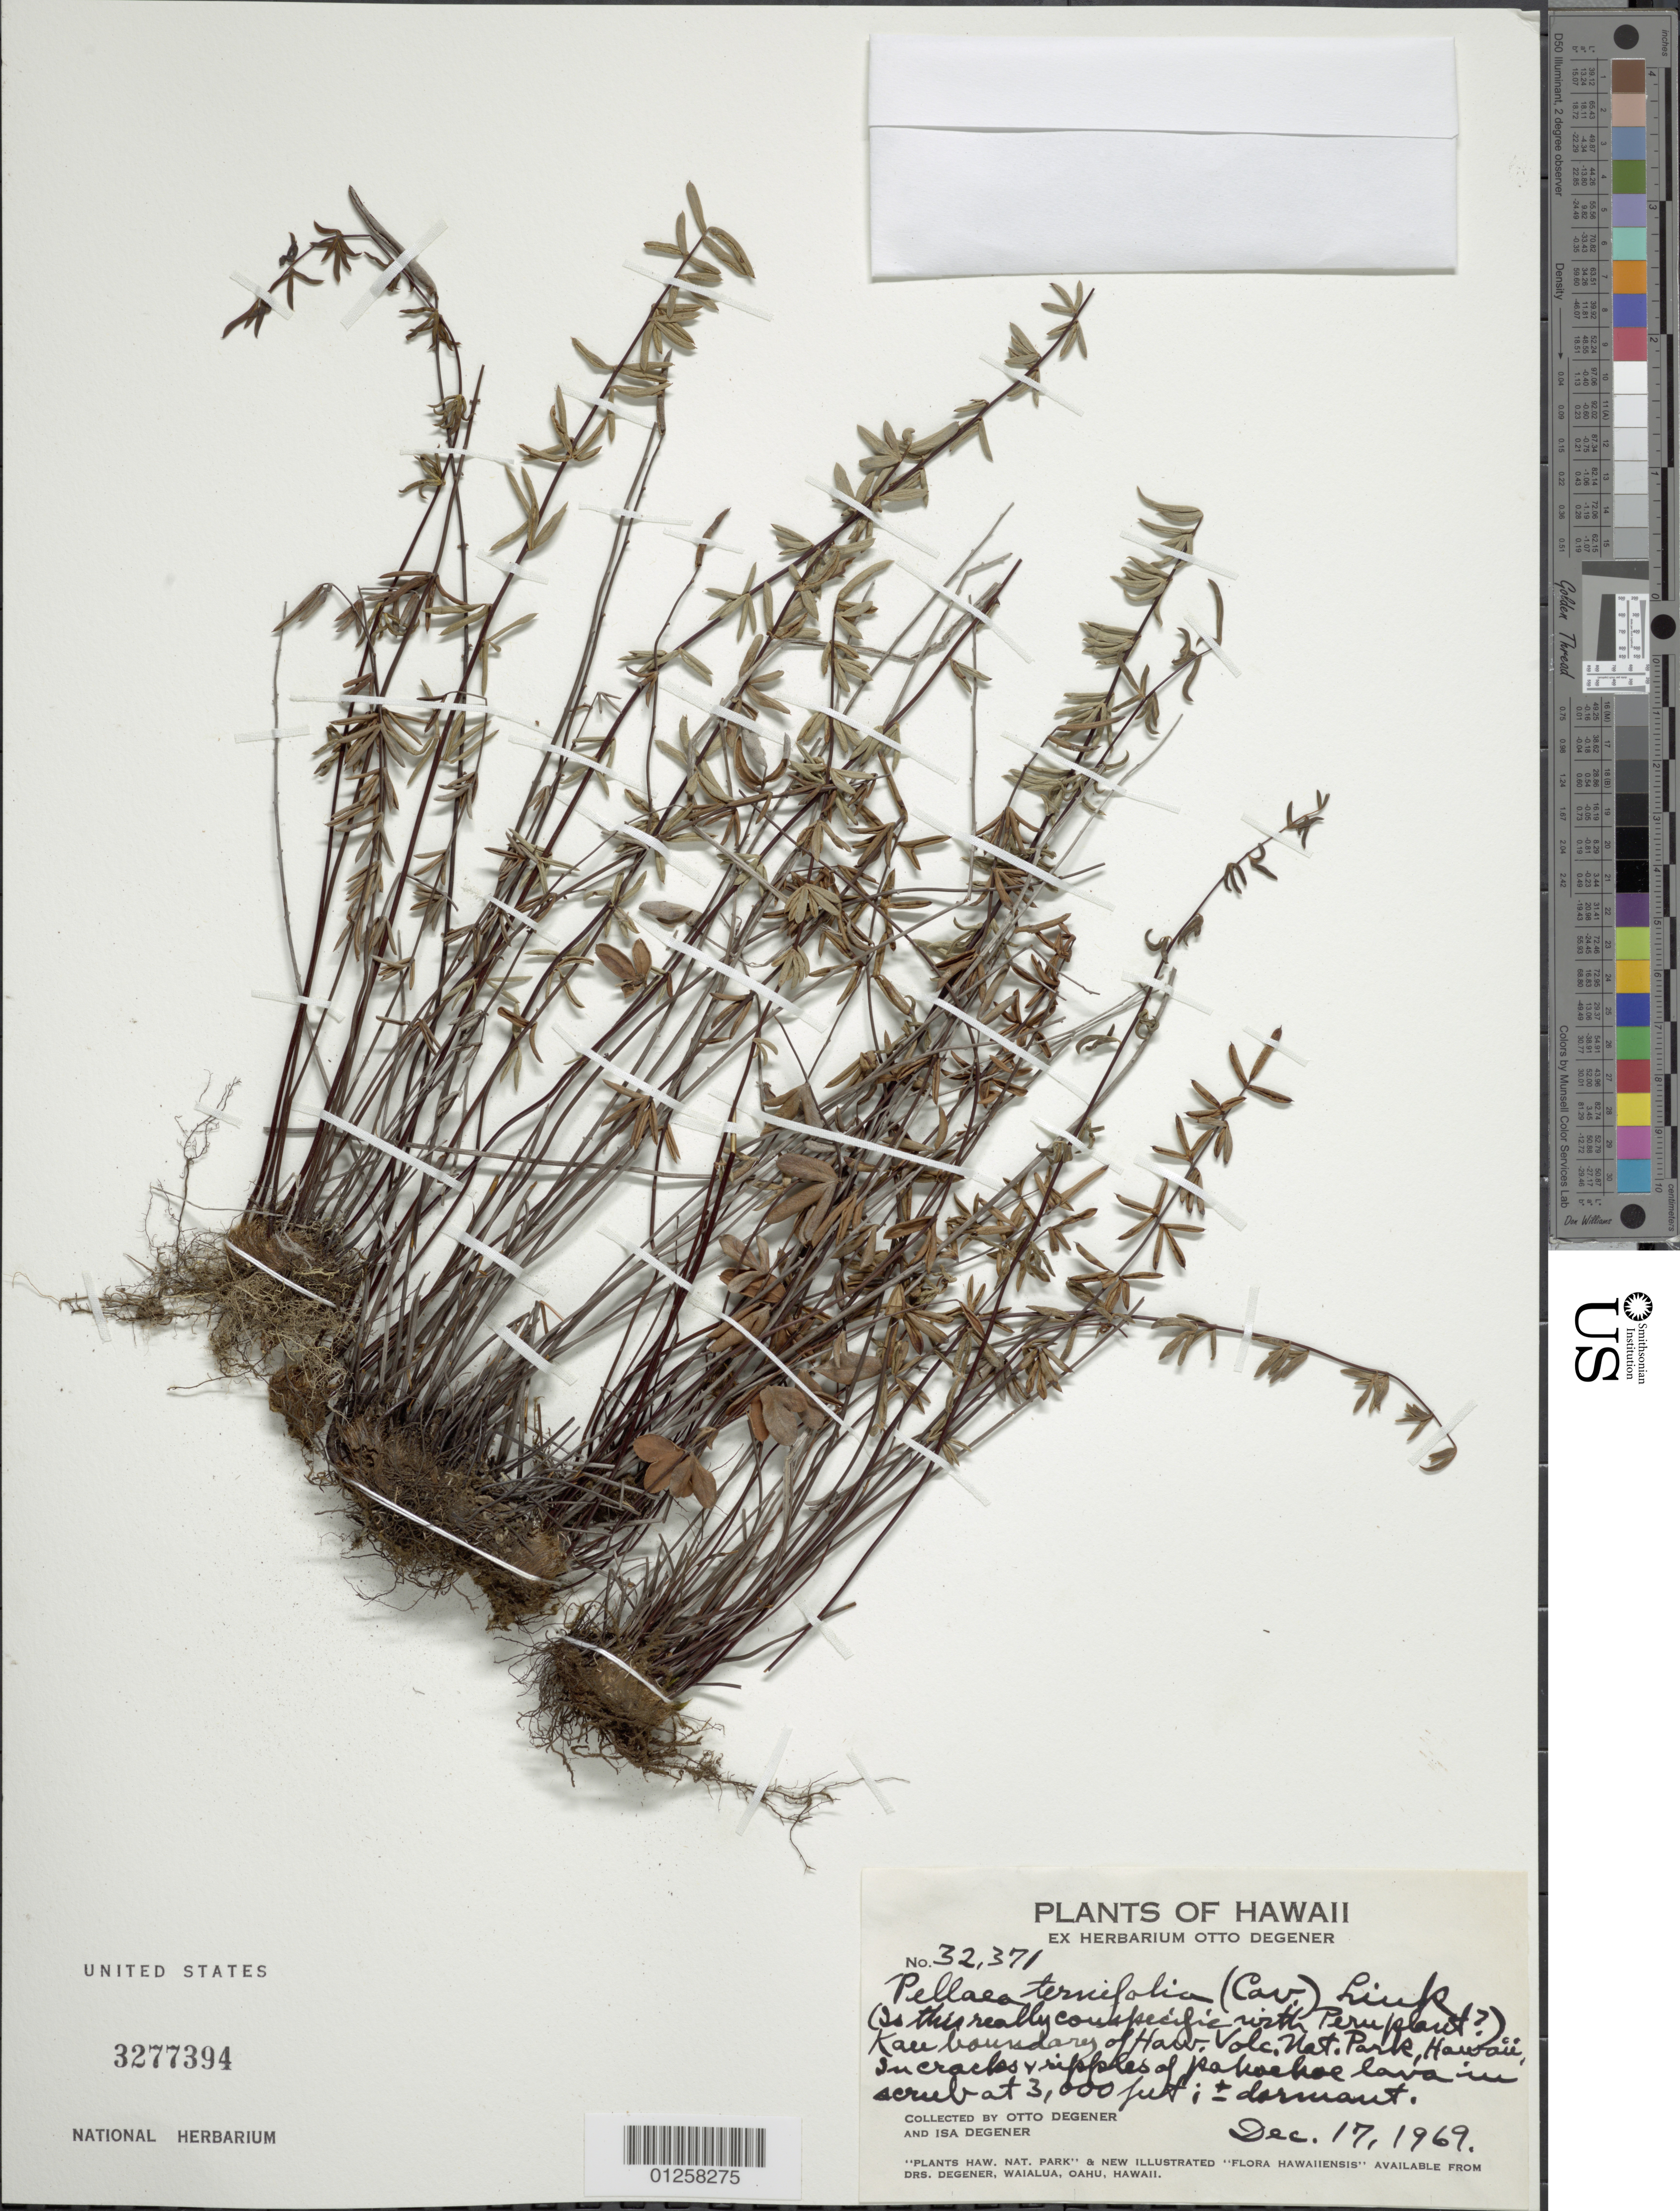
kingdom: Plantae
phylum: Tracheophyta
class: Polypodiopsida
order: Polypodiales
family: Pteridaceae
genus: Pellaea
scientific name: Pellaea ternifolia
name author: (Cav.) Link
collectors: O. Degener & I. Degener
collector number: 32371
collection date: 1969-12-17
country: United States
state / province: Hawaii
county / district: Hawaii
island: Hawaii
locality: Kau boundary, Haw. Volc. Nat. Park. In cracks and ripples of Pakoehoe lava.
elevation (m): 914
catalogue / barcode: US 3277394